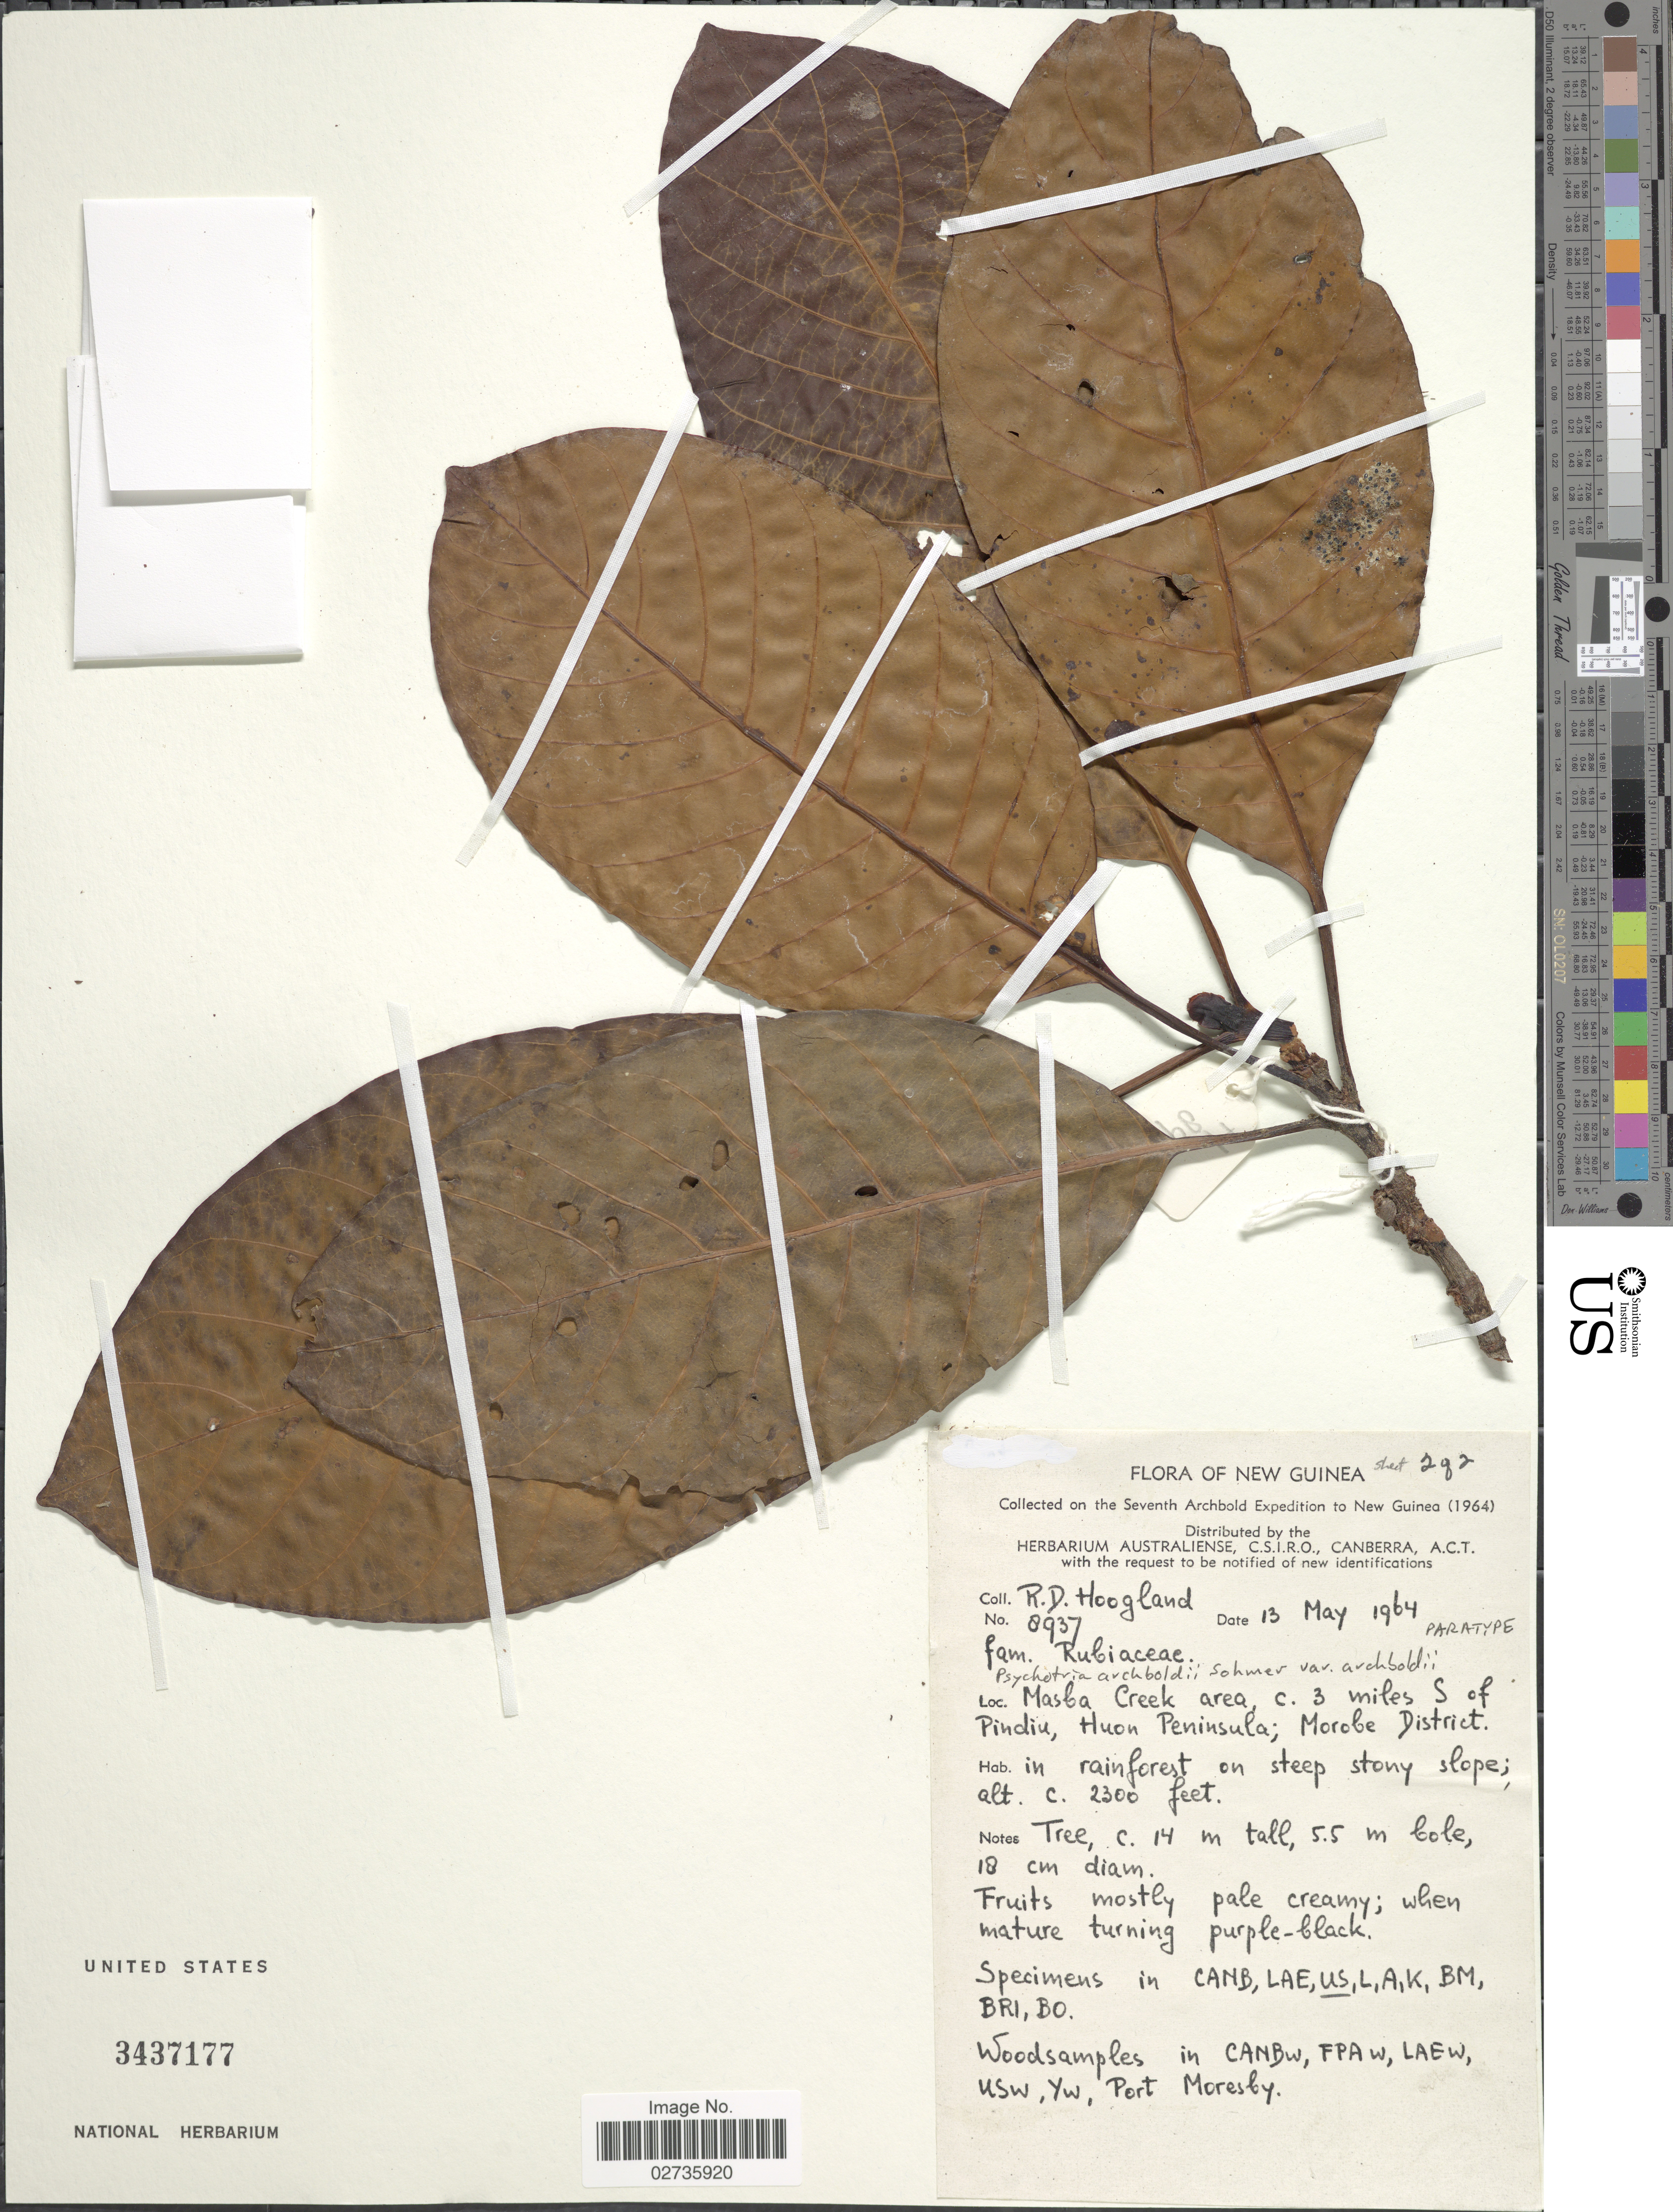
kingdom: Plantae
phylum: Tracheophyta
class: Magnoliopsida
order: Gentianales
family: Rubiaceae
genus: Psychotria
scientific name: Psychotria archboldii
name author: Sohmer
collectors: R. D. Hoogland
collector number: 8937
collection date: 1964-05-13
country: Papua New Guinea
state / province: Morobe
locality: New Guinea, Masba Creek area, c. 3 miles S of Pindiu, Huon Peninsula; Morobe District, in rainforest on steep stony slope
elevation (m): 701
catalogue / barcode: US 3437177